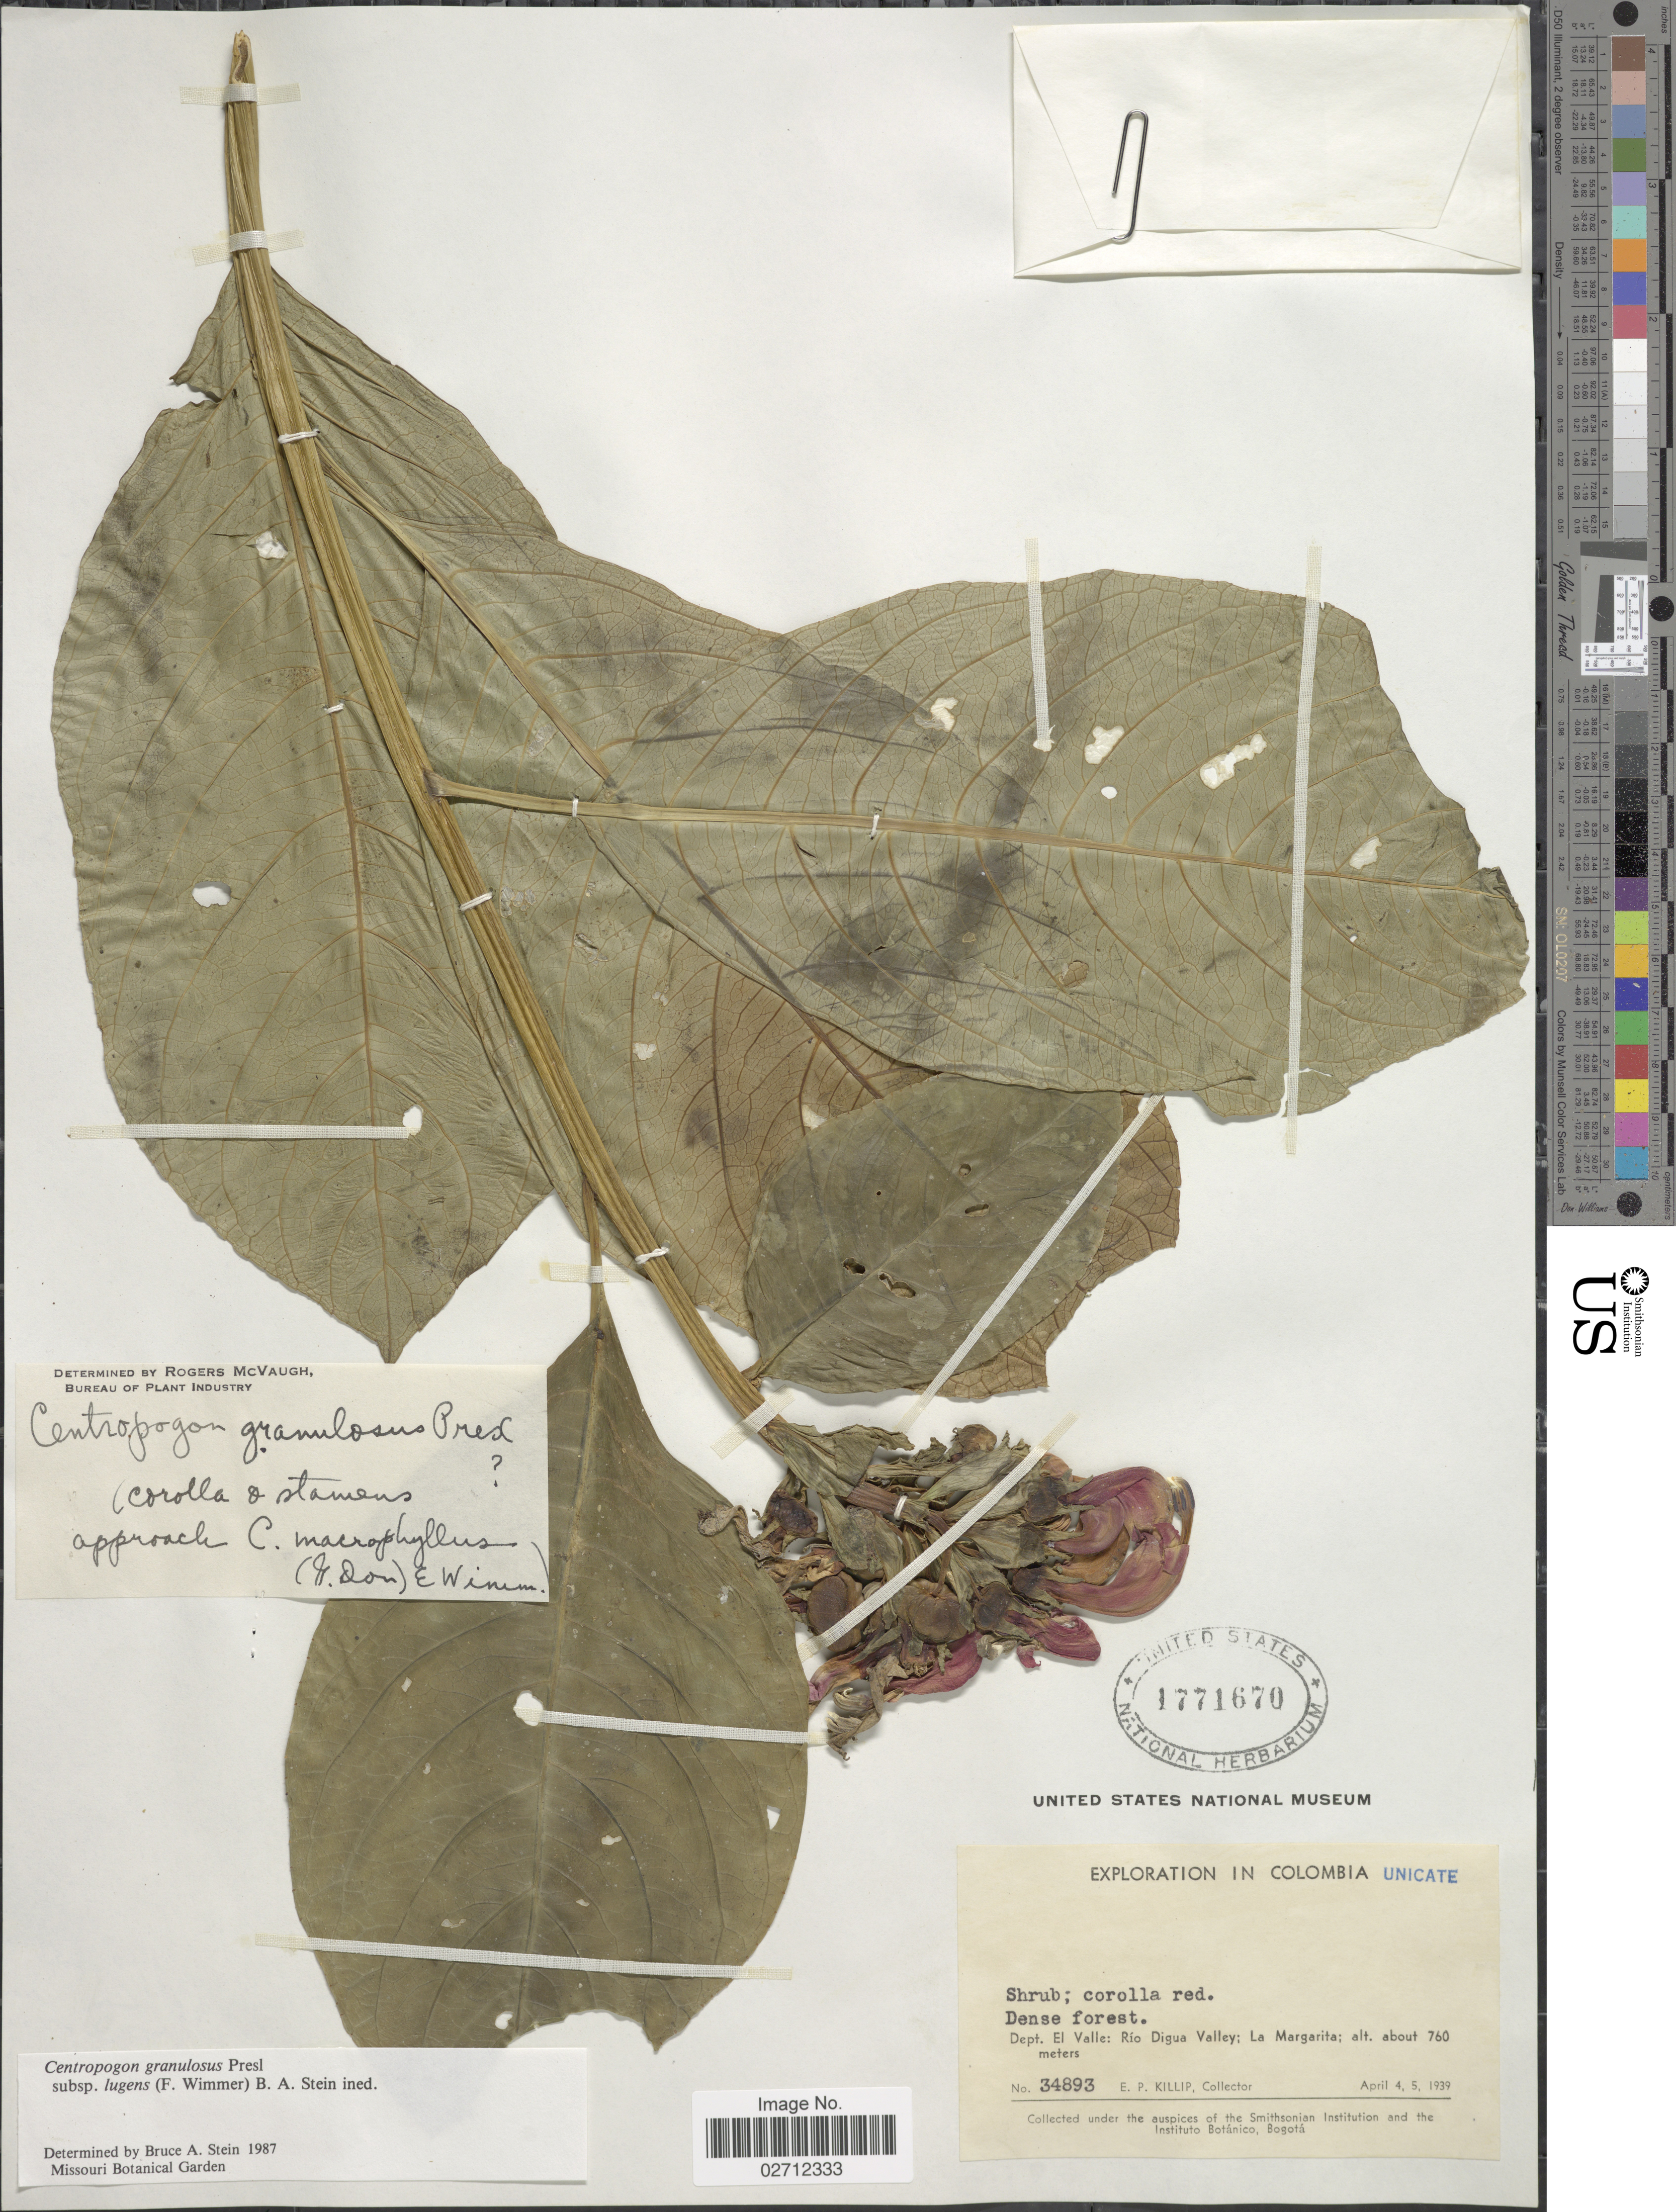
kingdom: Plantae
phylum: Tracheophyta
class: Magnoliopsida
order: Asterales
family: Campanulaceae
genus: Centropogon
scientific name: Centropogon granulosus subsp. lugens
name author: B.A. Stein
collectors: E. P. Killip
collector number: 34893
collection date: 1939-04-04/1939-04-05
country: Colombia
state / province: Valle del Cauca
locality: Dense forest, Dept. El Valle: Río Digua; La Margarita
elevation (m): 760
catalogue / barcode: US 1771670